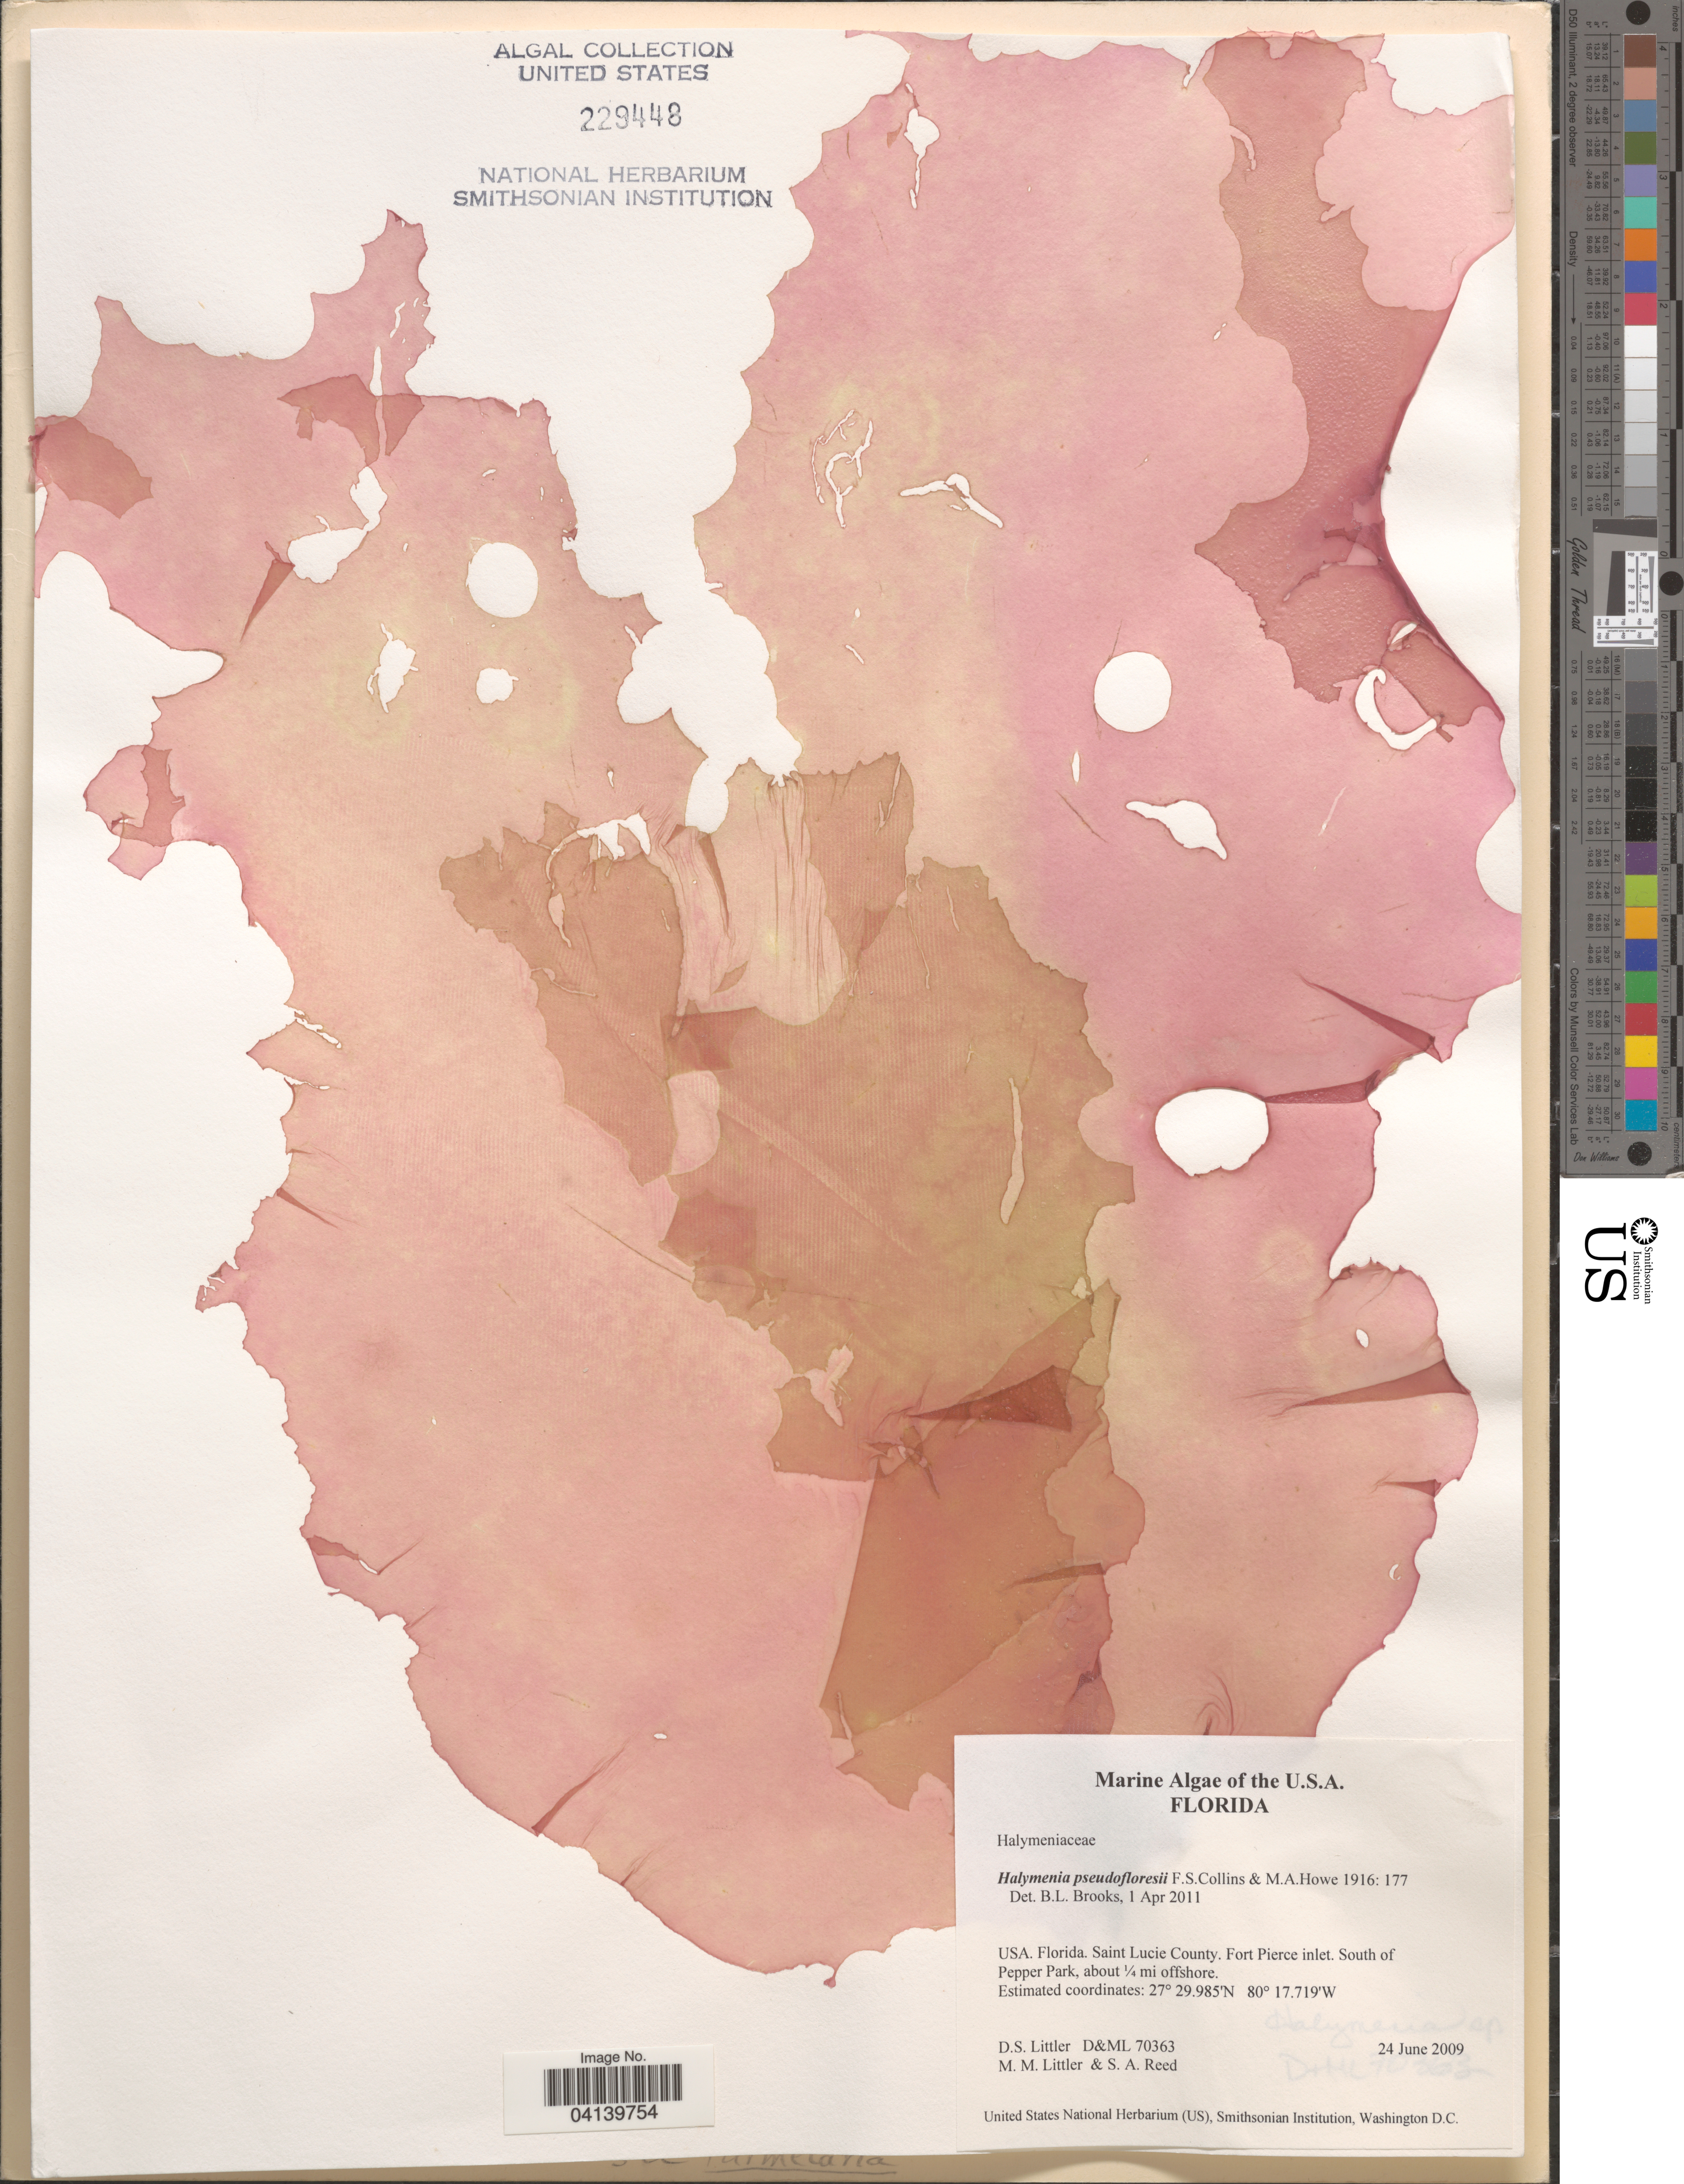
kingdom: Plantae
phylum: Rhodophyta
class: Florideophyceae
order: Halymeniales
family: Halymeniaceae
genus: Halymenia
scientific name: Halymenia pseudofloresia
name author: Collins & M. Howe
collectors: D. S. Littler & S. Reed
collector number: D&ML 70363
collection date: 2009-06-24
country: United States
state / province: Florida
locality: Saint Lucie County. Fort Pierce inlet. South of Pepper Park, about ¼ mi offshore.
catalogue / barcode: US 229448